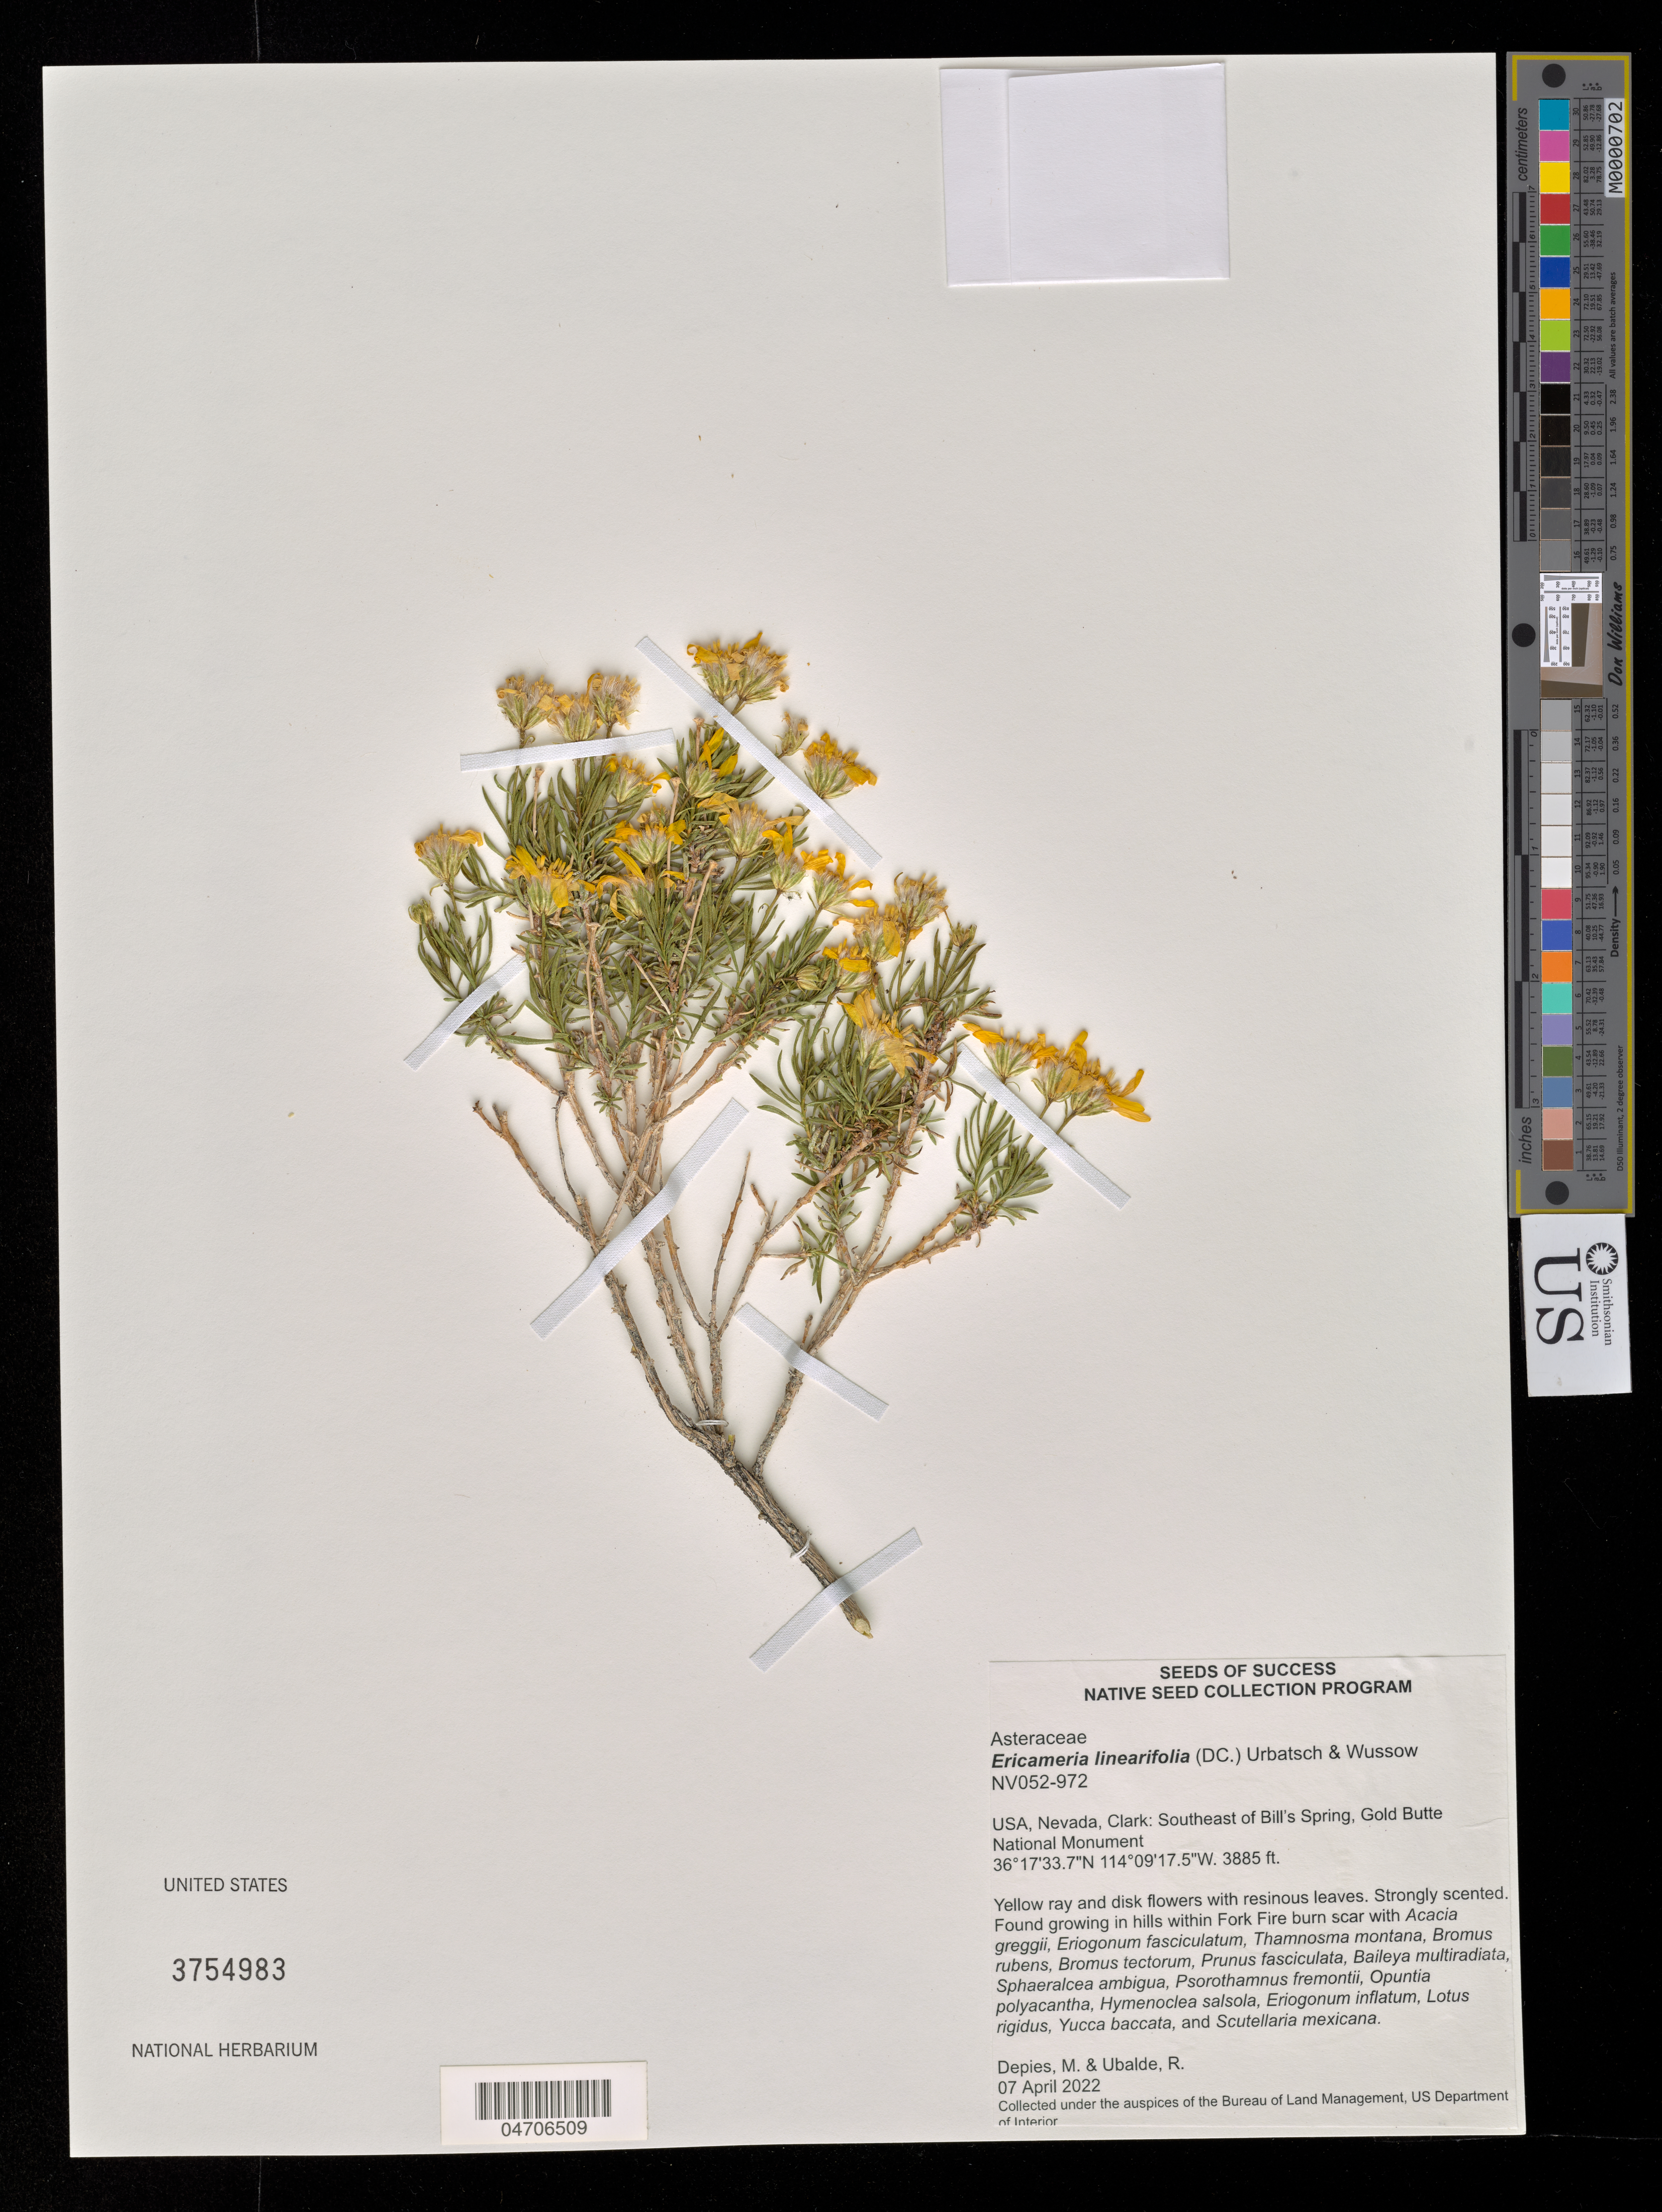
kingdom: Plantae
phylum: Tracheophyta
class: Magnoliopsida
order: Asterales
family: Asteraceae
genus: Ericameria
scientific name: Ericameria linearifolia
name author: (DC.) Urbatsch & Wussow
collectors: M. Depies & R. Ubalde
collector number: NV052-972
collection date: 2022-04-07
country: United States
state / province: Nevada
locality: Clark: Southeast of Bill's Spring, Gold Butte National Monument.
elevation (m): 1184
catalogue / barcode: US 3754983